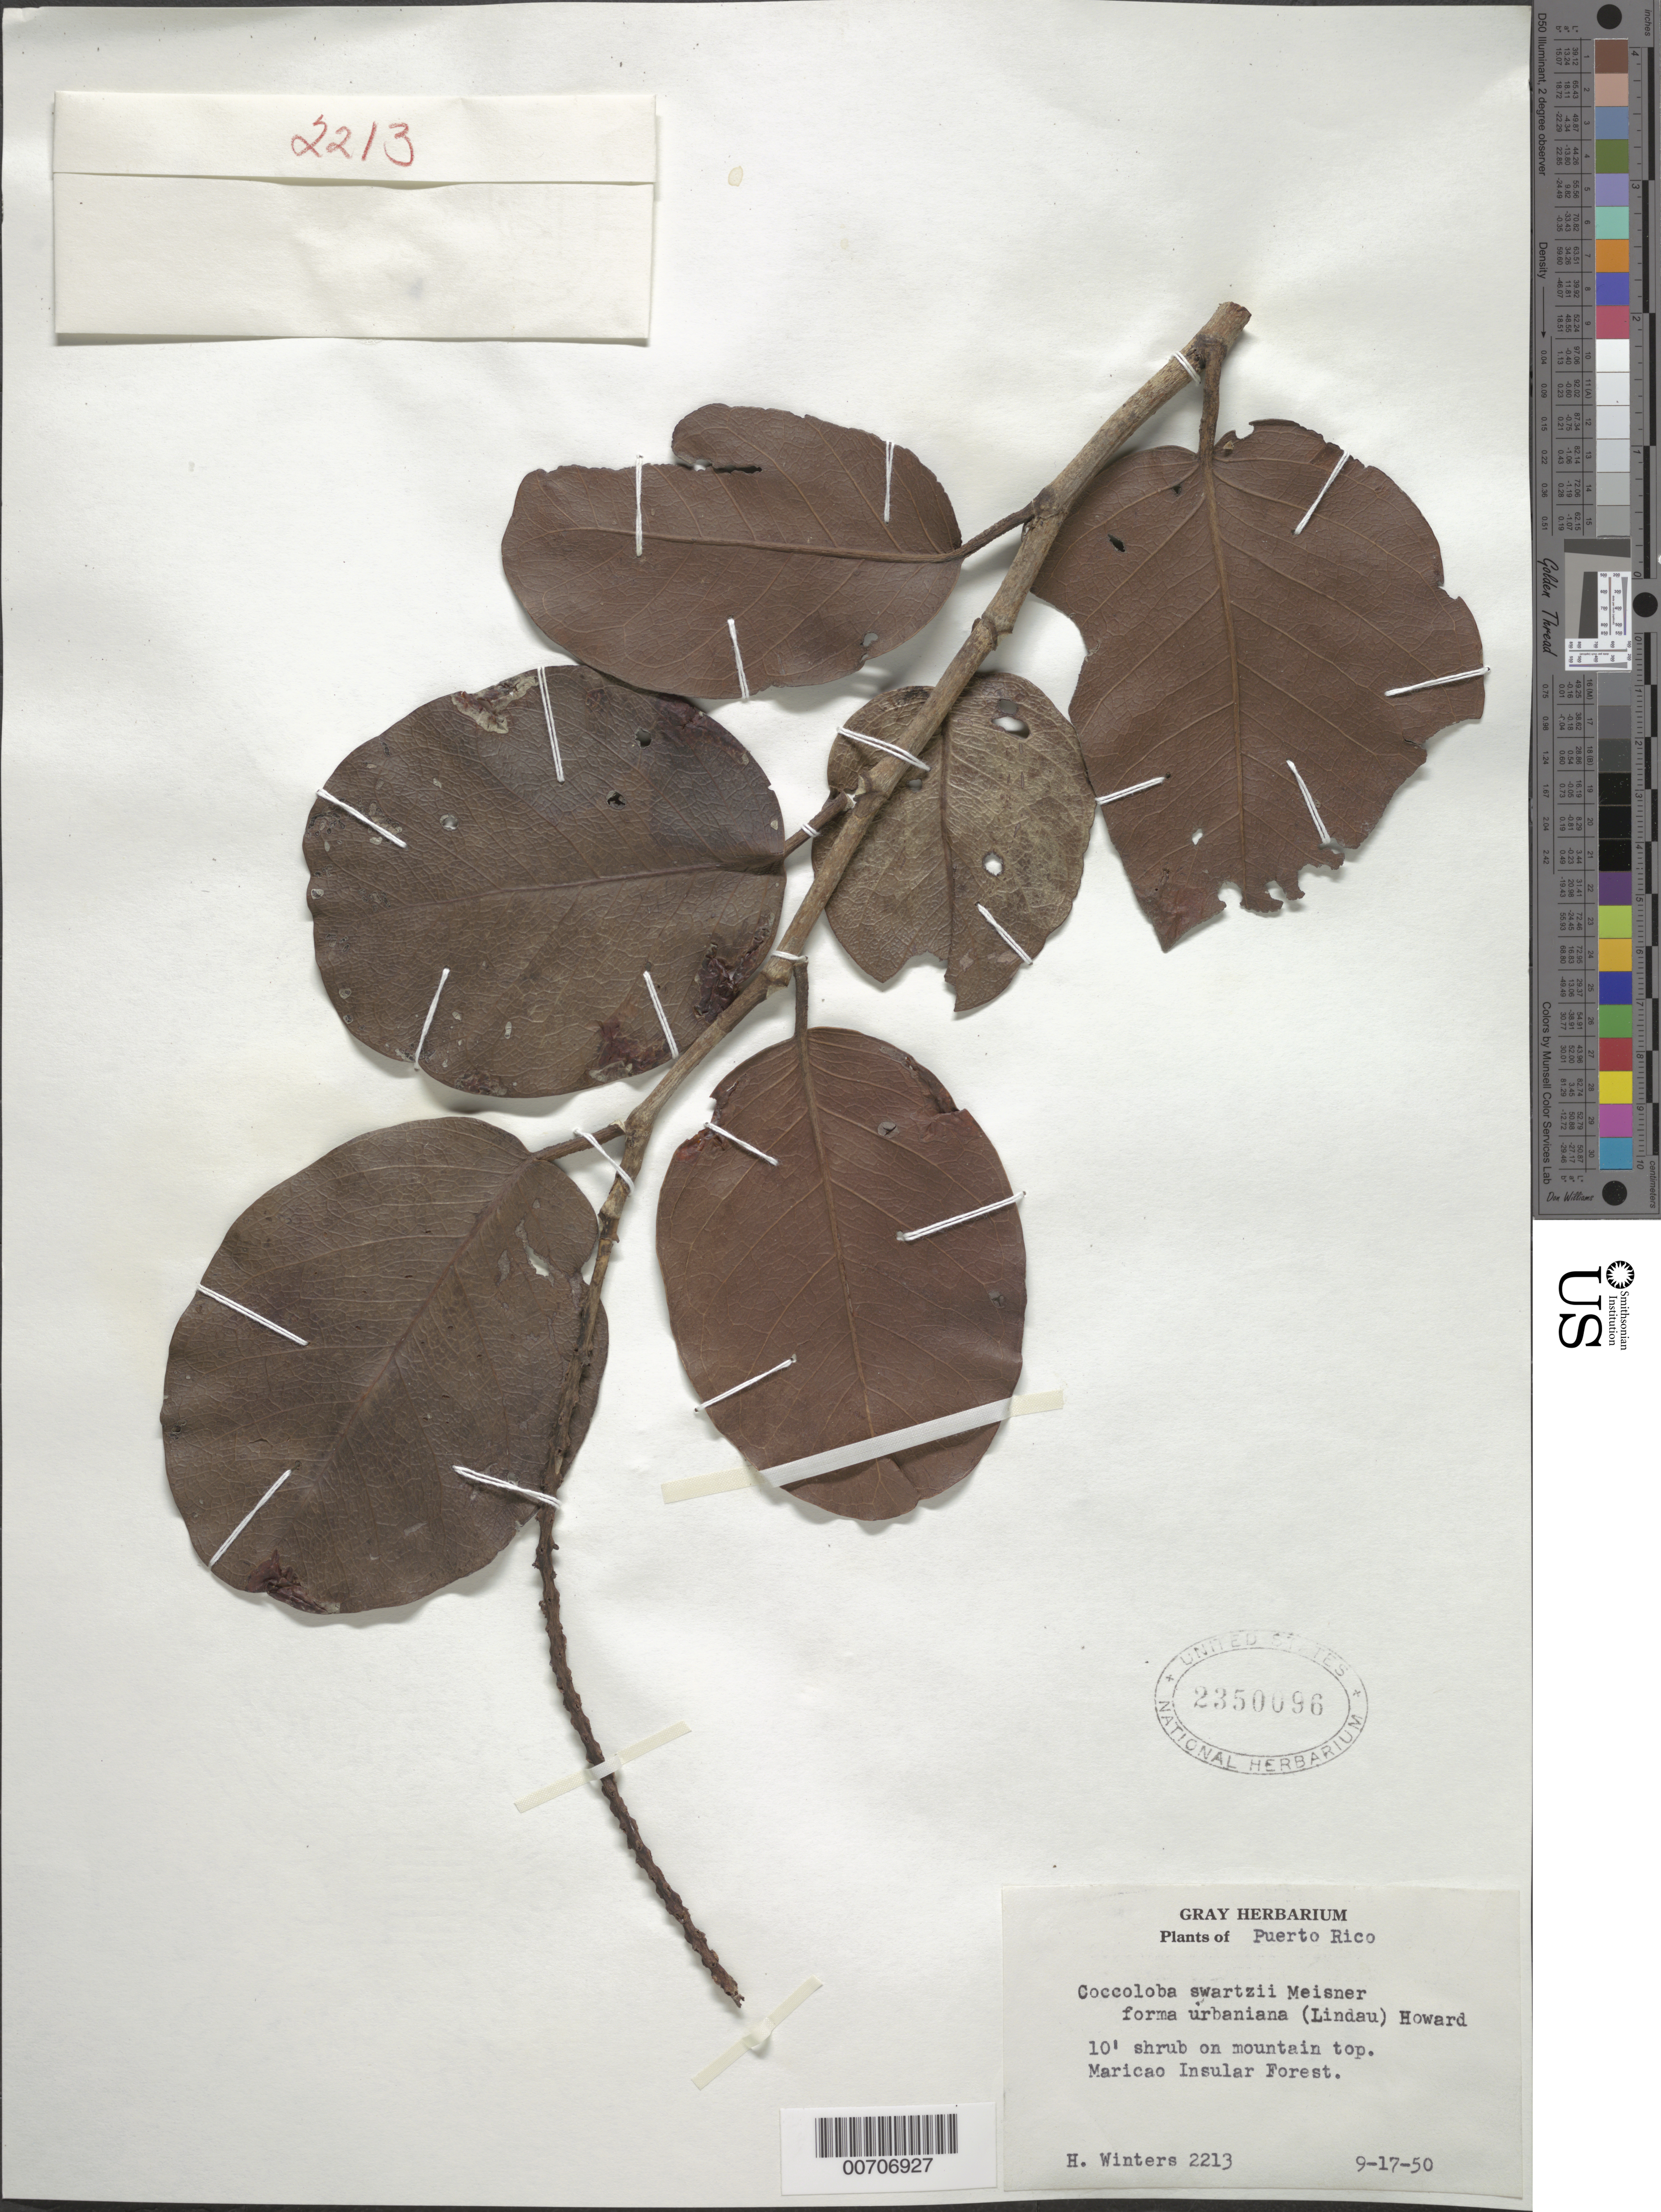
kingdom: Plantae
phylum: Tracheophyta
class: Magnoliopsida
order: Caryophyllales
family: Polygonaceae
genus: Coccoloba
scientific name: Coccoloba swartzii f. urbaniana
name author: (Linden) R.A. Howard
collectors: H. Winters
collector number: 2213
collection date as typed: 17 Sep 50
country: Puerto Rico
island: Greater Antilles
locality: Maricao Insular Forest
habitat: Montain top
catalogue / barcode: US 2350096